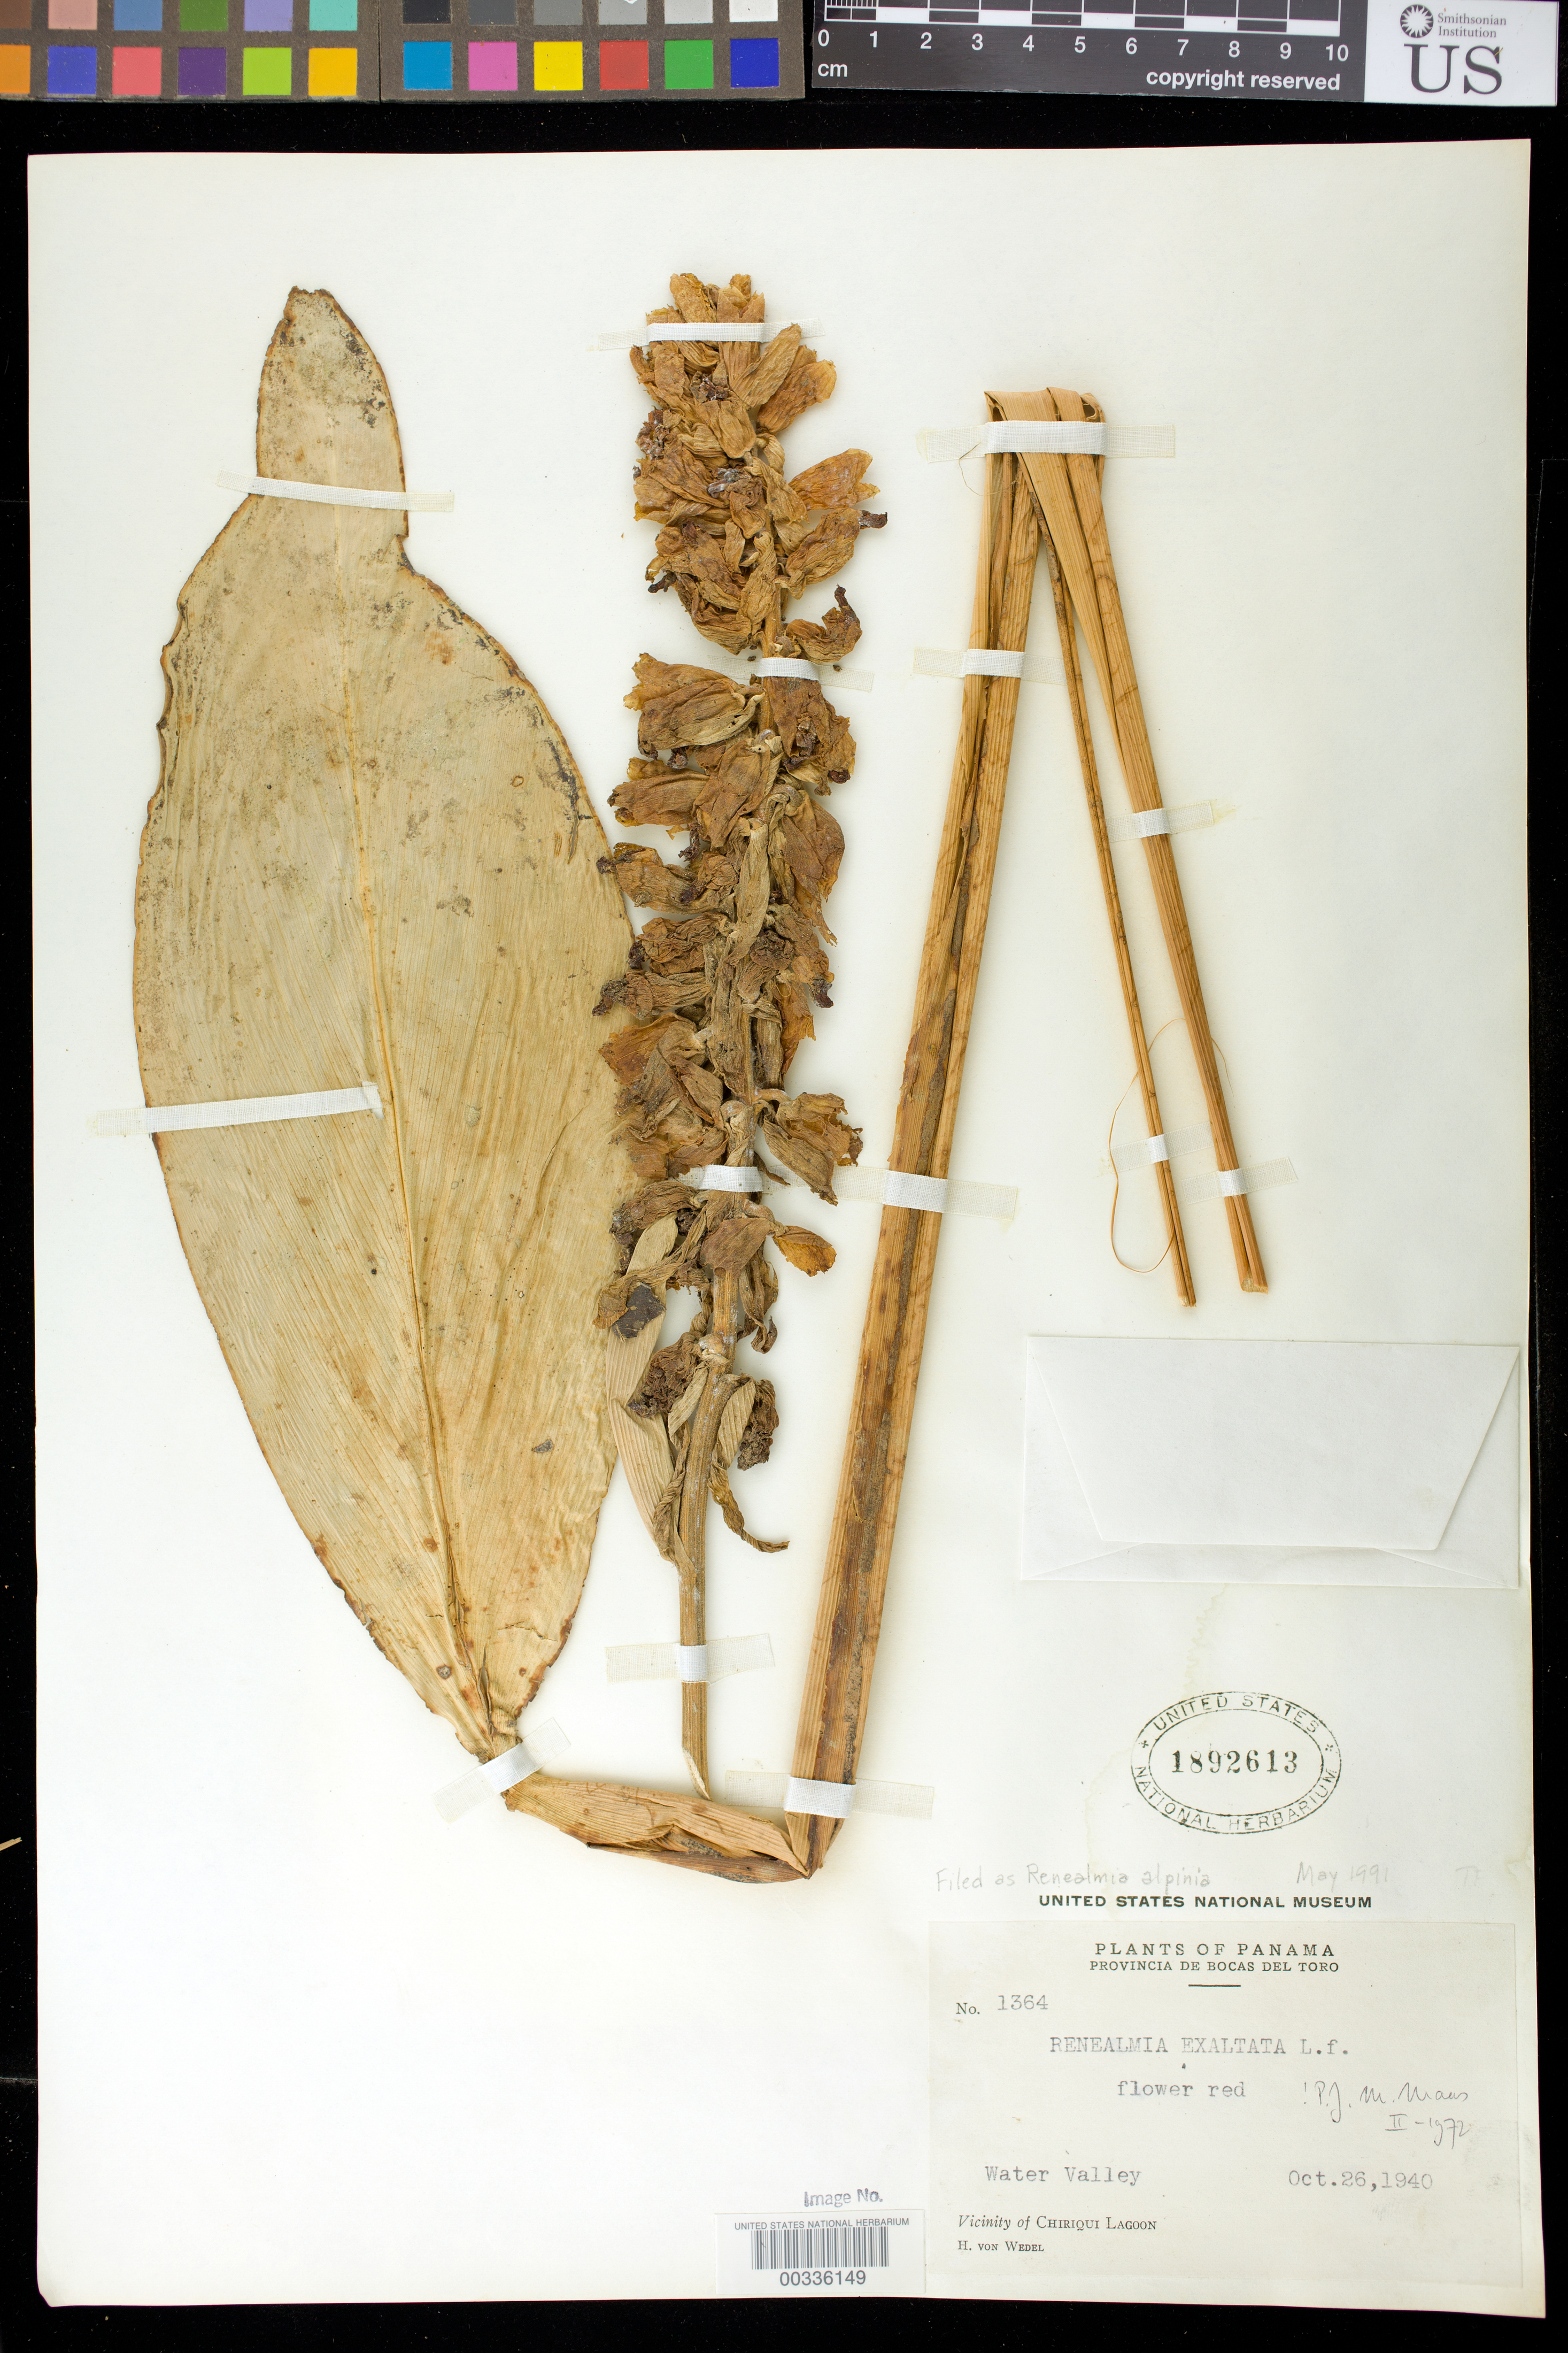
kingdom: Plantae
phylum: Tracheophyta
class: Liliopsida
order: Zingiberales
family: Zingiberaceae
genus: Renealmia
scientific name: Renealmia alpinia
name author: (Rottb.) Maas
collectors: H. von Wedel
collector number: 1364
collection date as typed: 26 Oct 1940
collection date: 1940-10-26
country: Panama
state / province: Bocas del Toro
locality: Water Valley, vicinity of Chiriquí Lagoon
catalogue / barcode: US 1892613